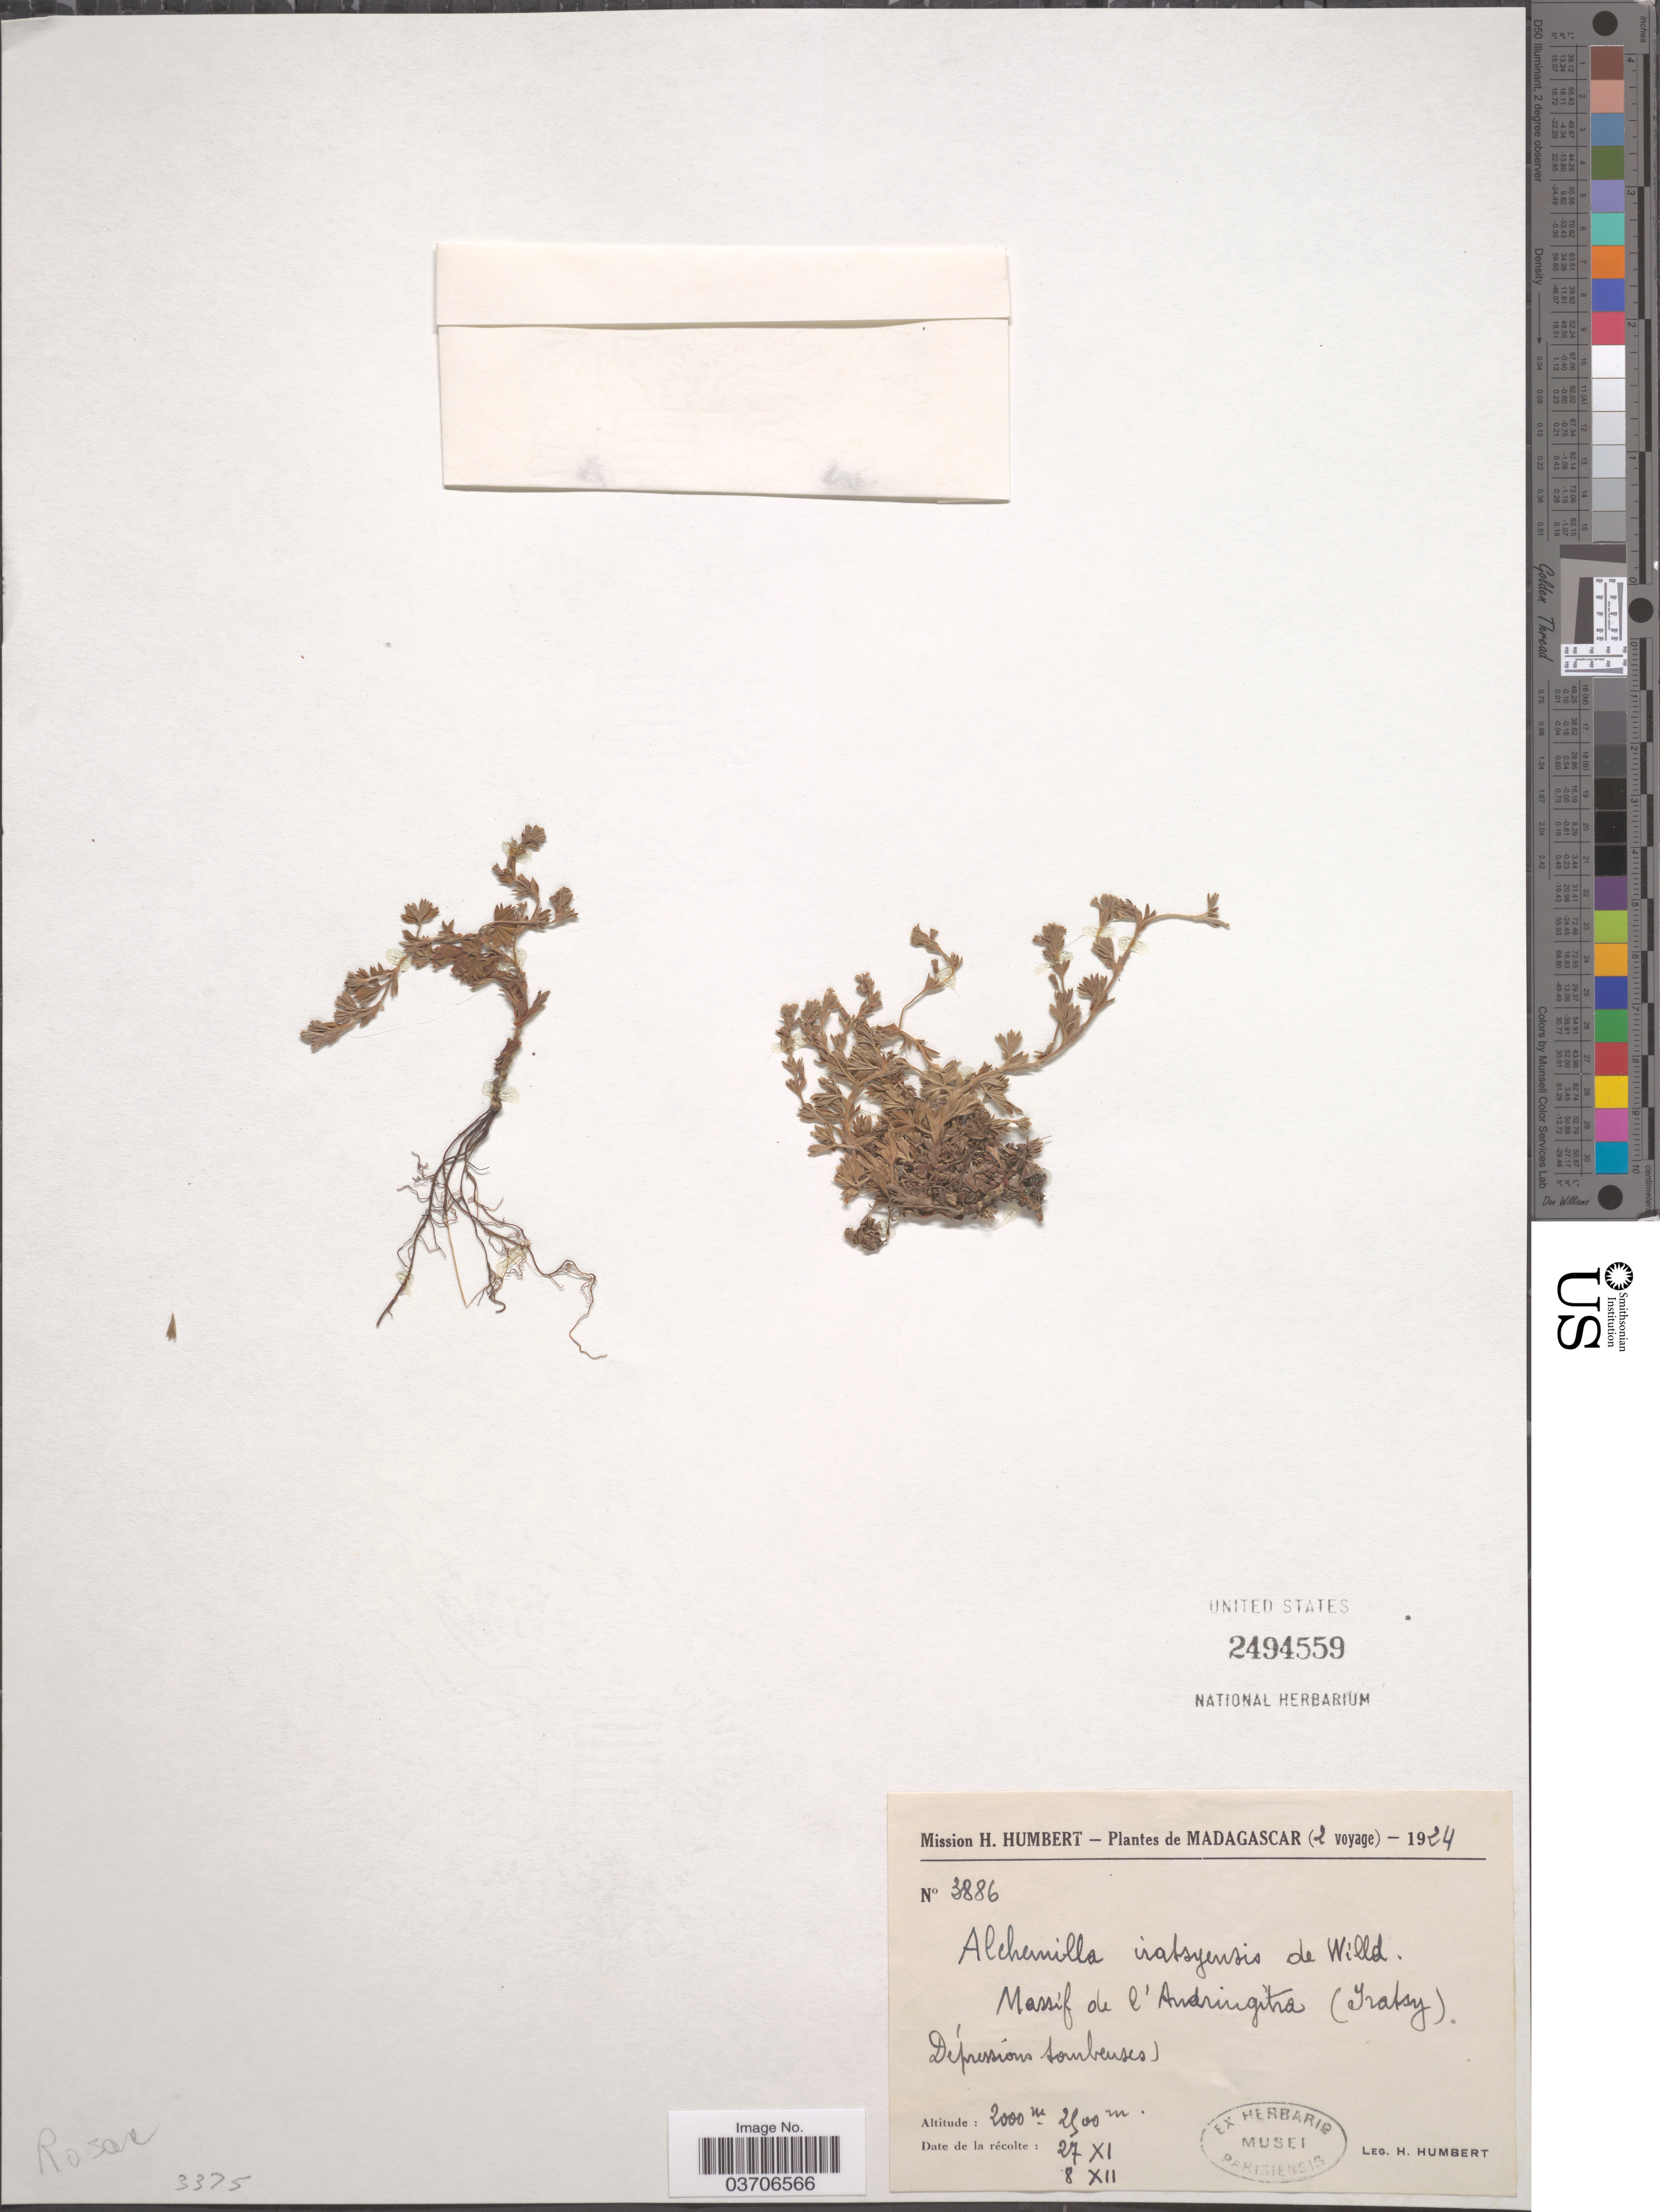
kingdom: Plantae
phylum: Tracheophyta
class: Magnoliopsida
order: Rosales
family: Rosaceae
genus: Alchemilla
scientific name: Alchemilla iratsyensis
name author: De Wild. ex Hauman & Balle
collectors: H. Humbert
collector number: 3886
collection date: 1924-11-27/1924-12-08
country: Madagascar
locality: Massif de l'Andringitra (Iratsy). Dépressions Sombeuses.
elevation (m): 2000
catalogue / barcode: US 2494559